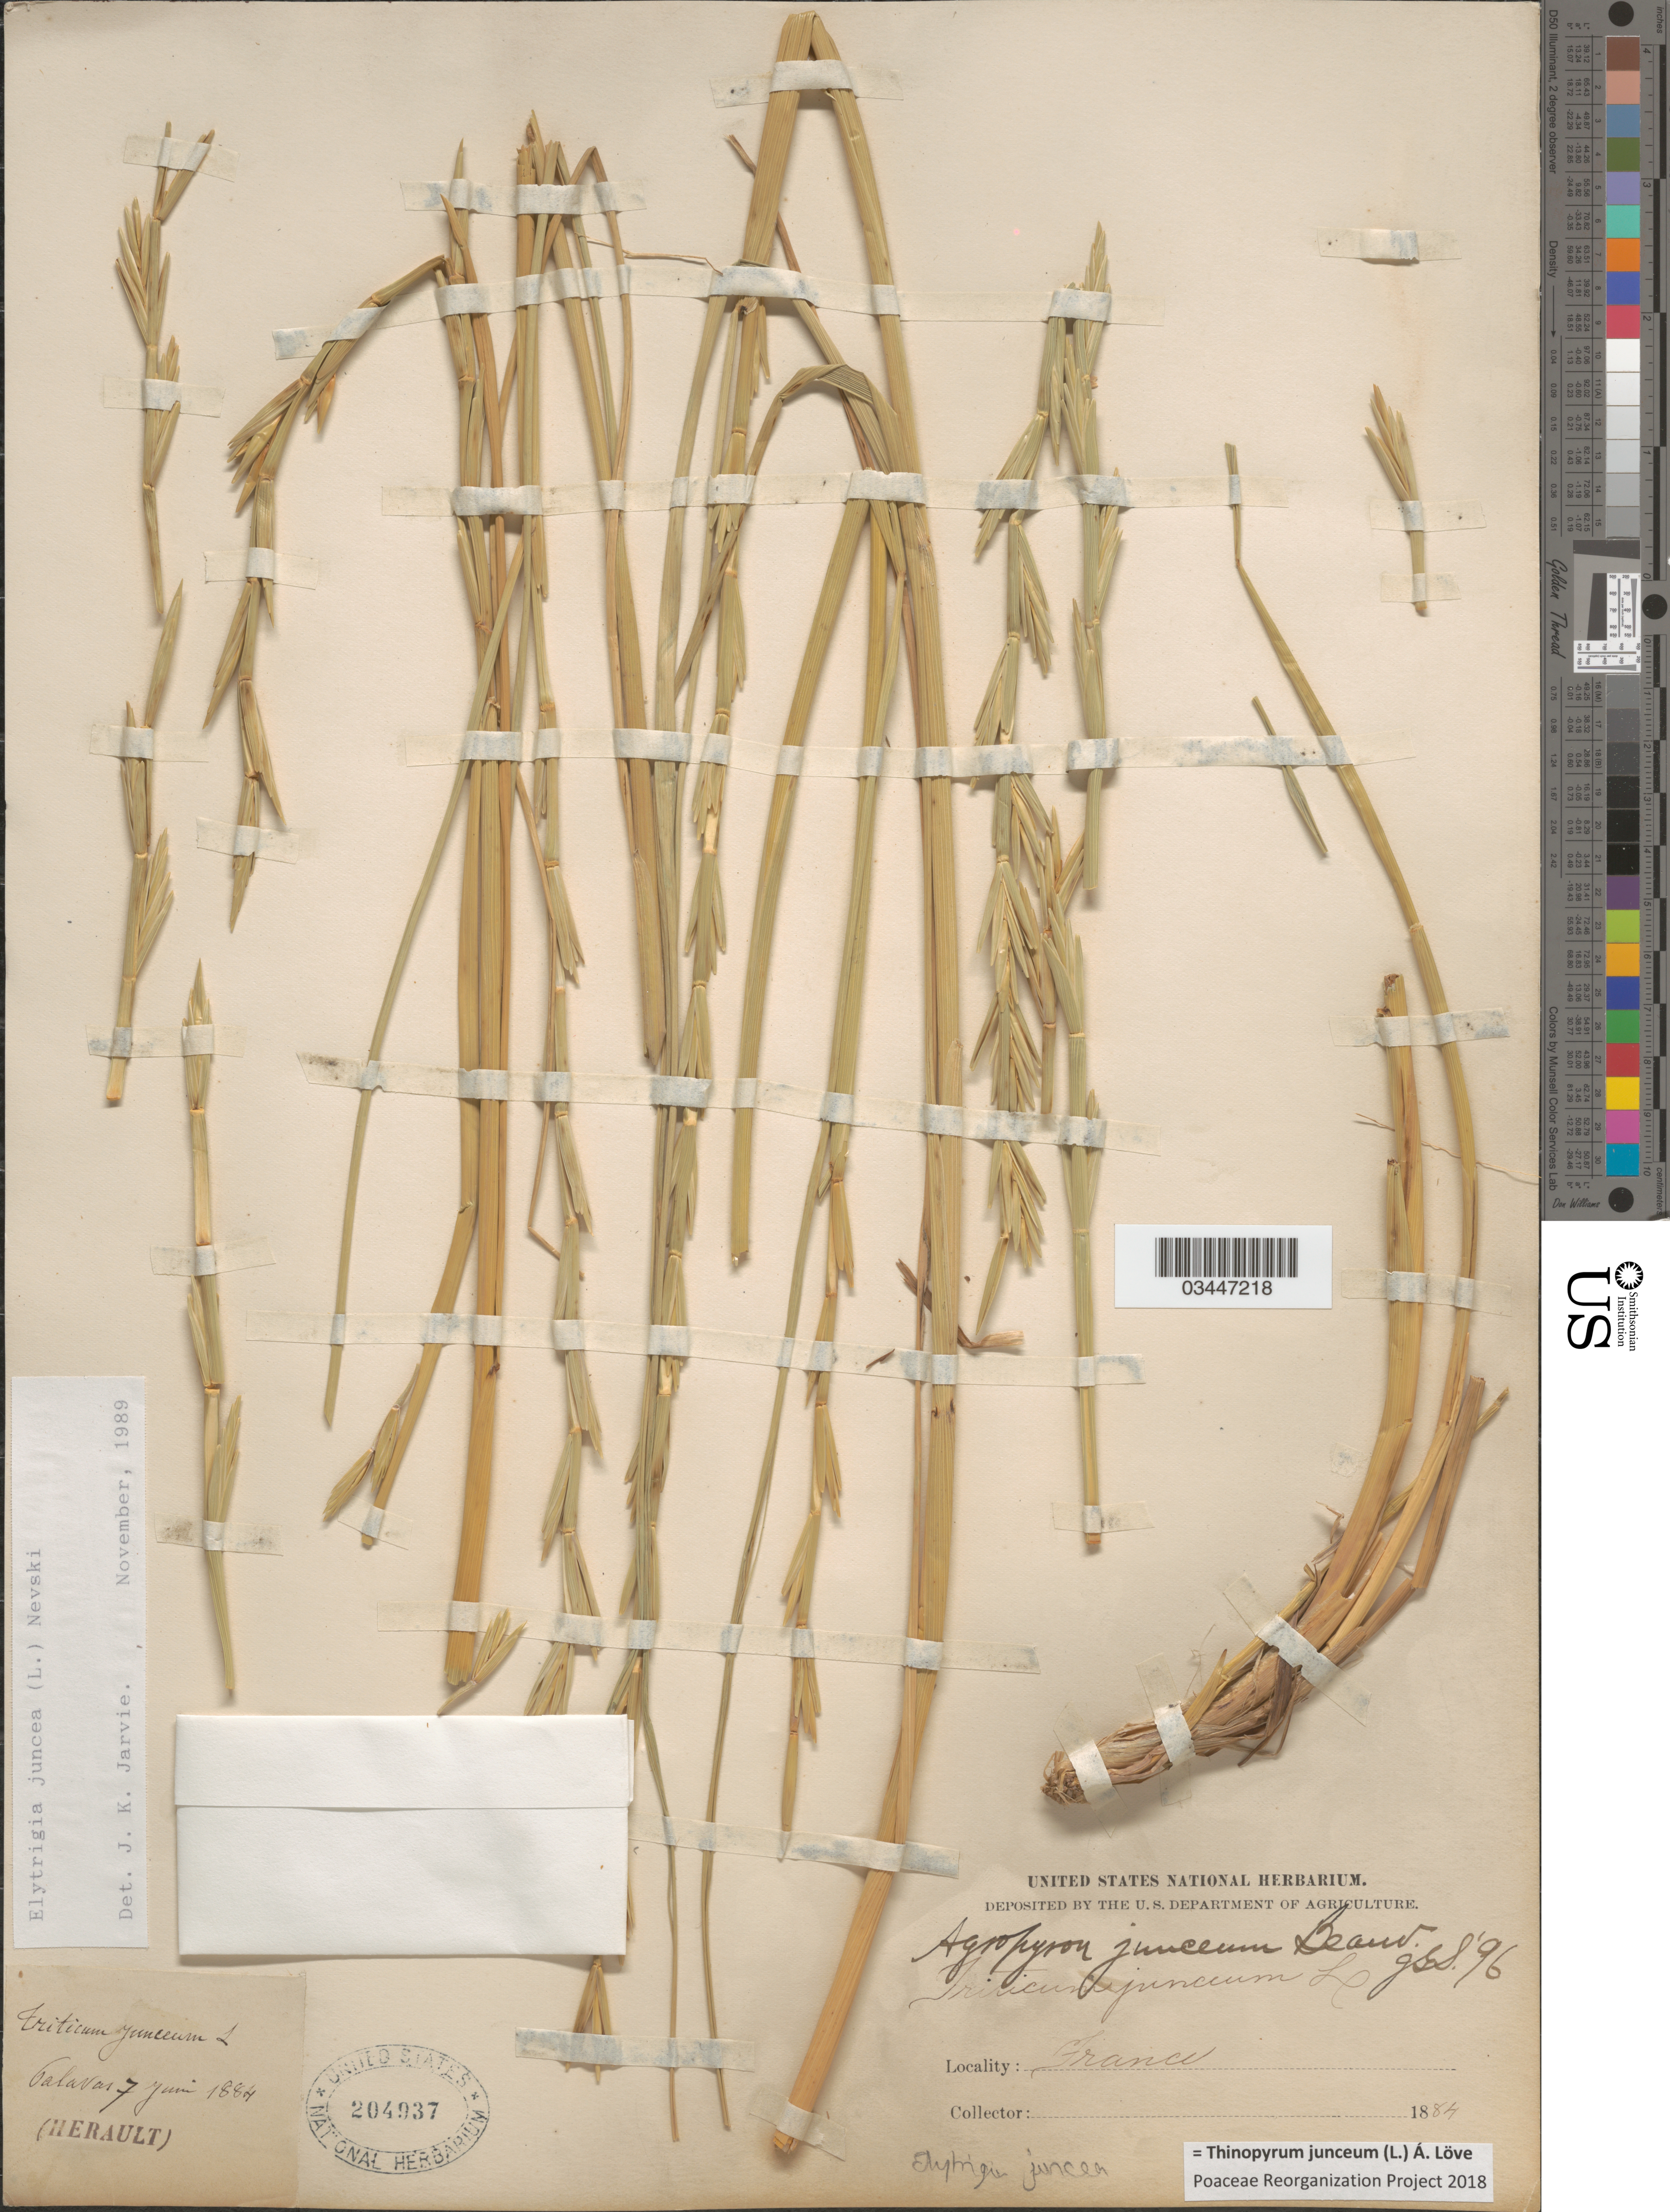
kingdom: Plantae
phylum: Tracheophyta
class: Liliopsida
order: Poales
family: Poaceae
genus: Thinopyrum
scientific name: Thinopyrum junceum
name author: (L.) Á. Löve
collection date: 1884-06-07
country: France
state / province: Occitanie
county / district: Hérault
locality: Palavas (Herault).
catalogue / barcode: US 204937